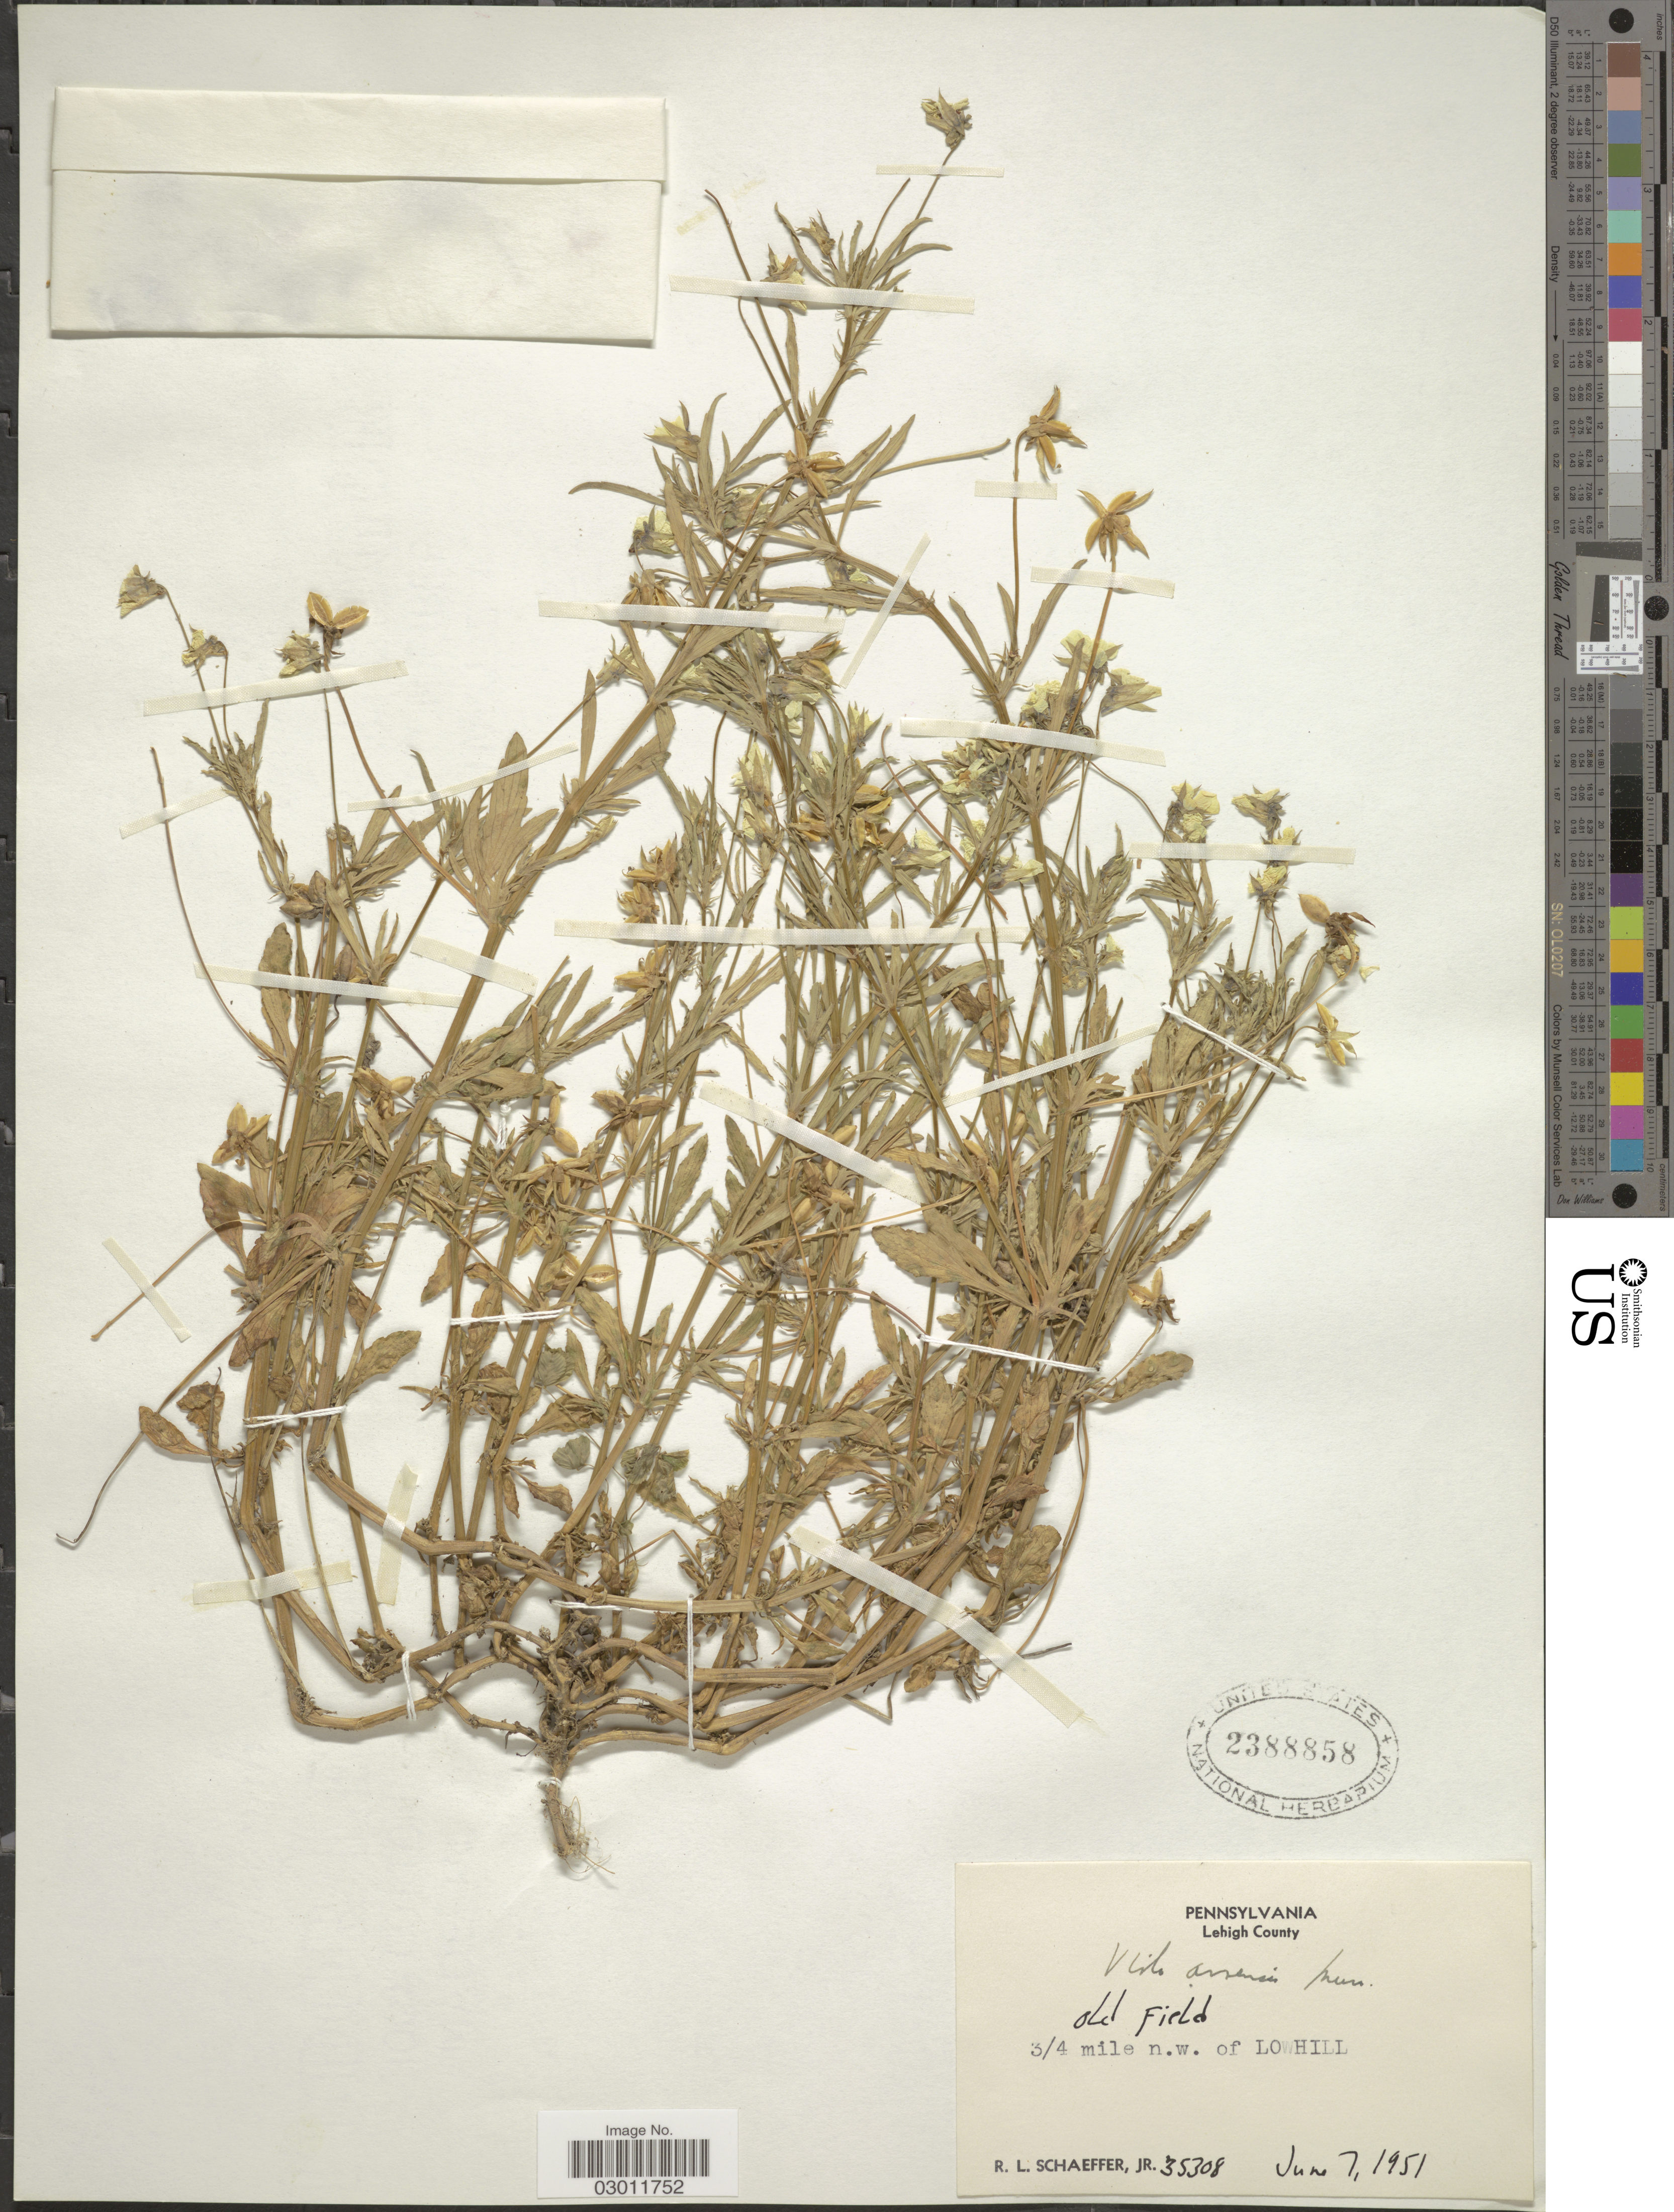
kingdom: Plantae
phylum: Tracheophyta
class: Magnoliopsida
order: Malpighiales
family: Violaceae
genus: Viola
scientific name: Viola arvensis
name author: Murray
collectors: R. L. Schaeffer Jr.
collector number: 35308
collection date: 1951-06-07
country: United States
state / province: Pennsylvania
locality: Lehigh County. 3/4 mile n.w. of Lowhill.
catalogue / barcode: US 2388858